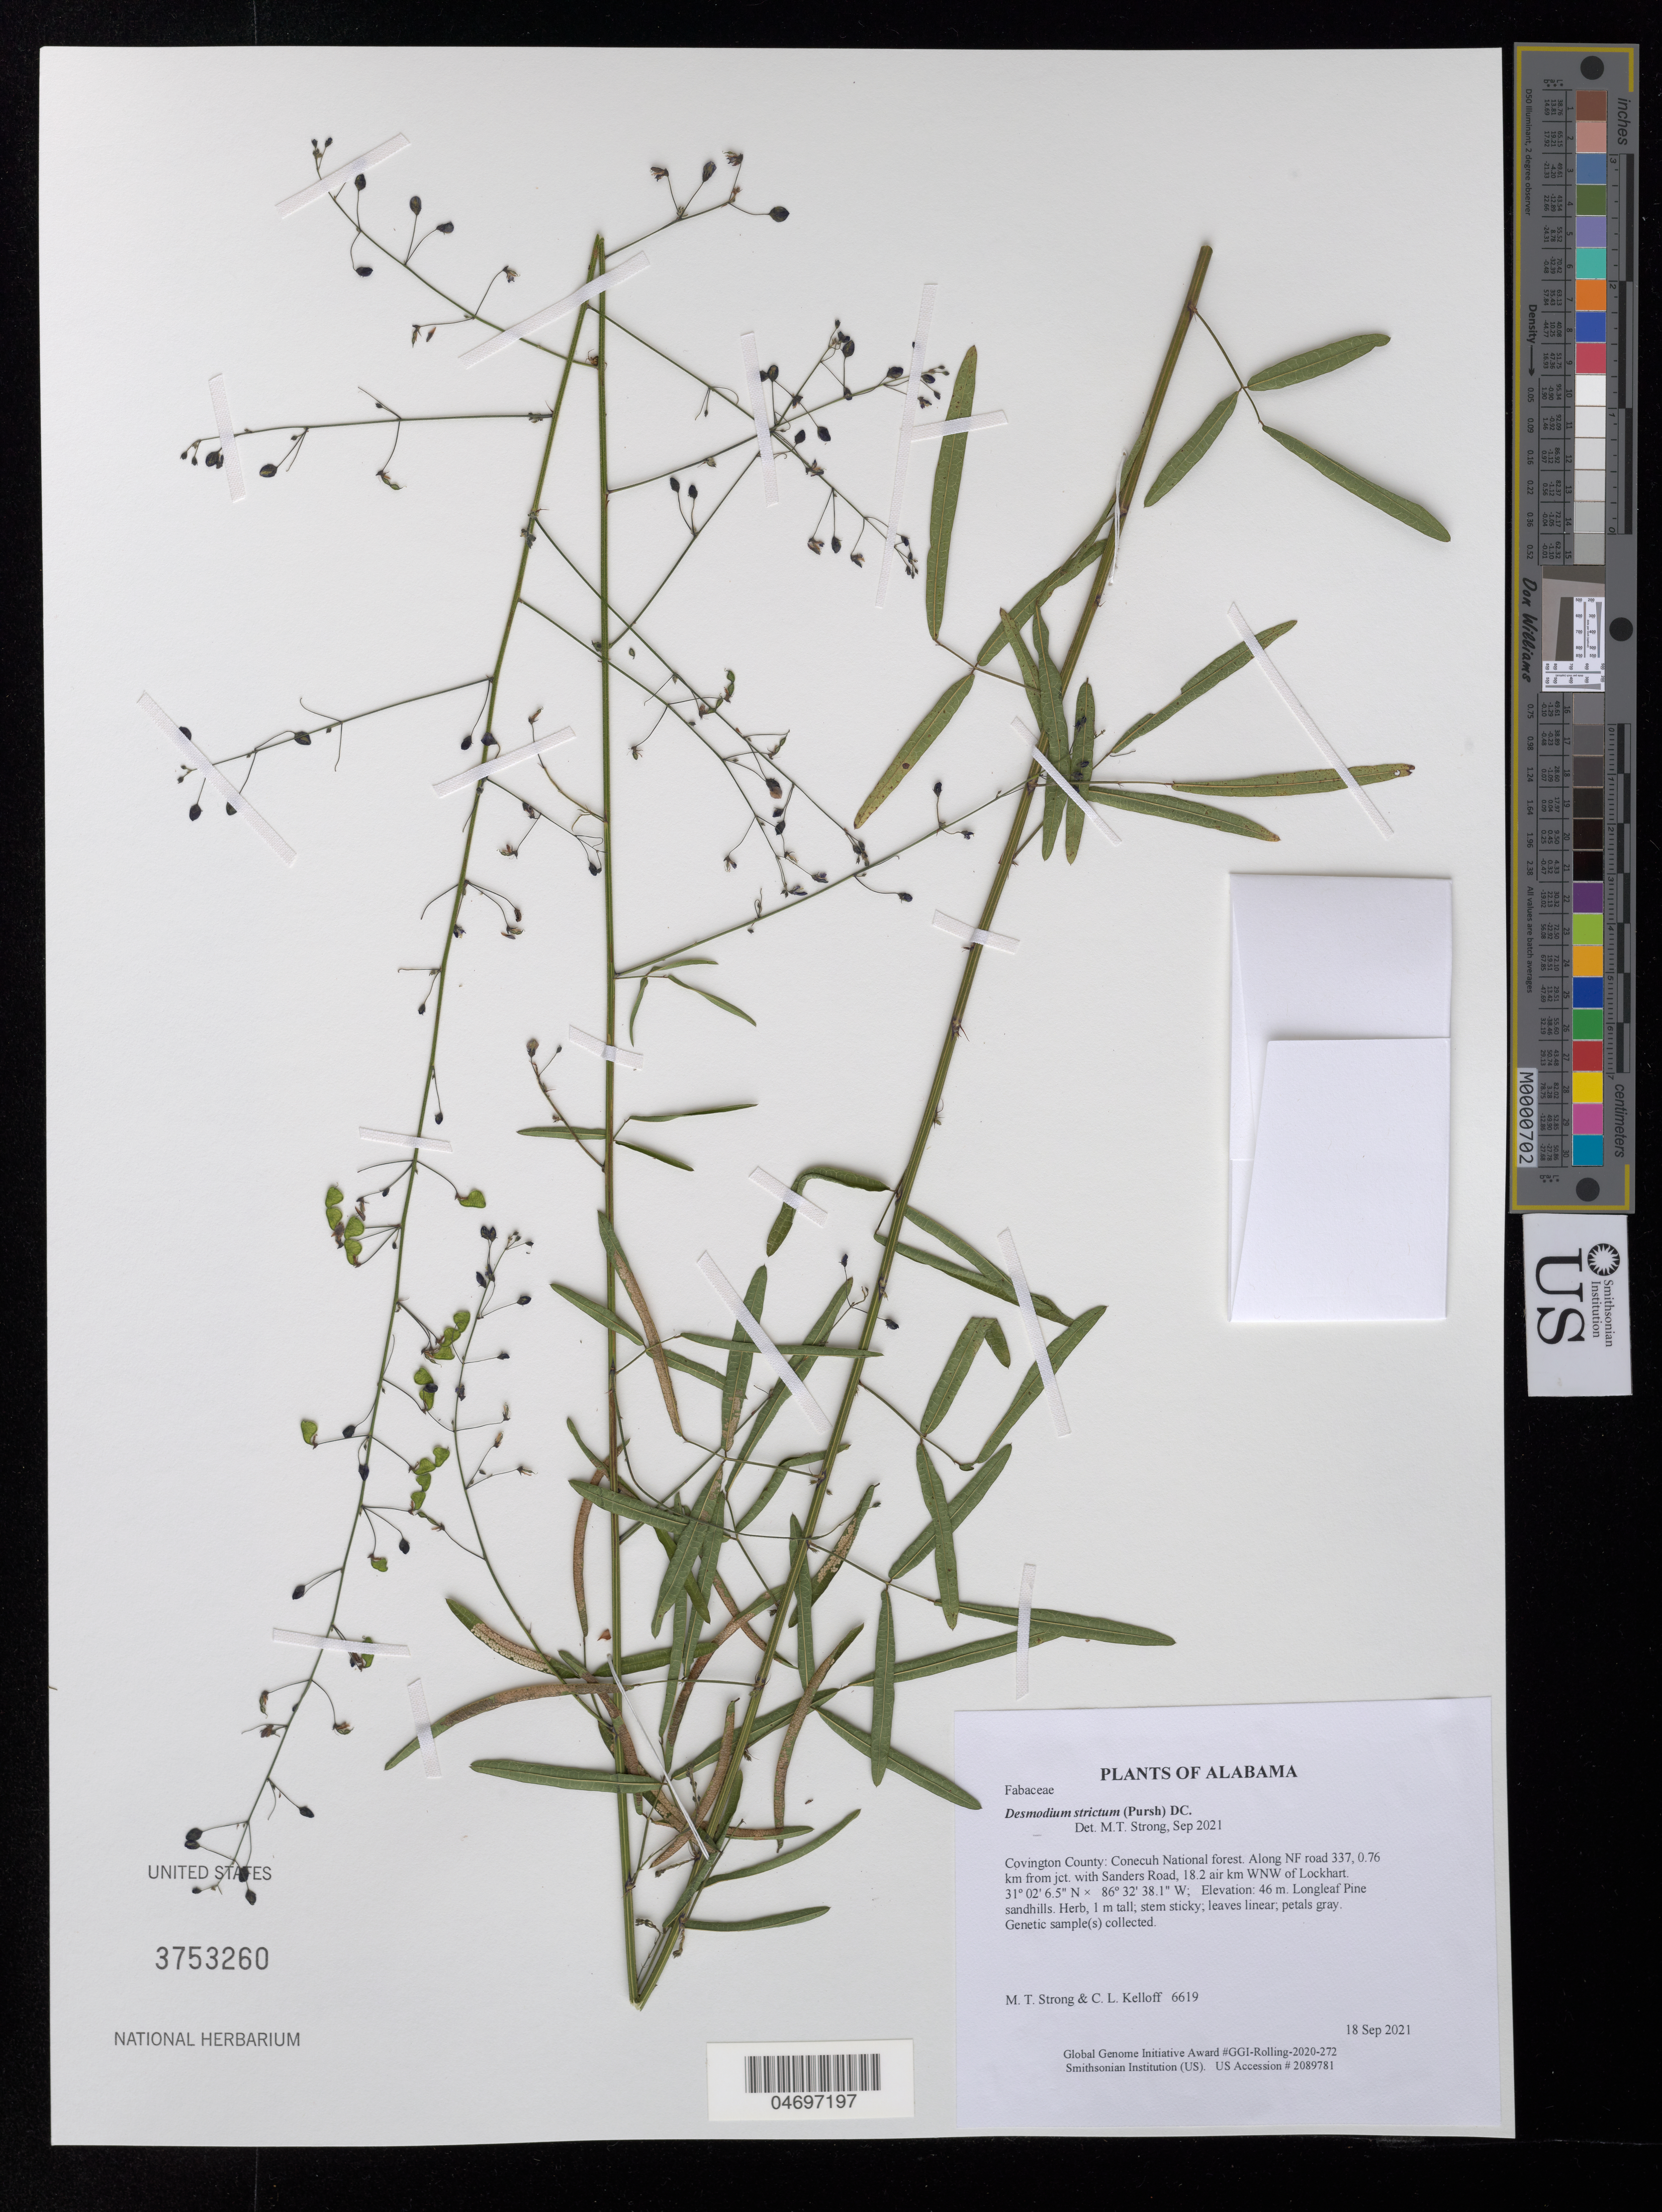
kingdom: Plantae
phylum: Tracheophyta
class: Magnoliopsida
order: Fabales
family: Fabaceae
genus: Desmodium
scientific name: Desmodium strictum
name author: (Pursh) DC.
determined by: Strong, Mark T.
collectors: M. T. Strong & C. L. Kelloff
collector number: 6619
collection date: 2021-09-18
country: United States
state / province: Alabama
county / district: Covington County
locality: Conecuh National forest. Along NF road 337, 0.76 km from jct. with Sanders Road, 18.2 air km WNW of Lockhart.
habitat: Longleaf Pine sandhills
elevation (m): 46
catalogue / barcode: US 3753260